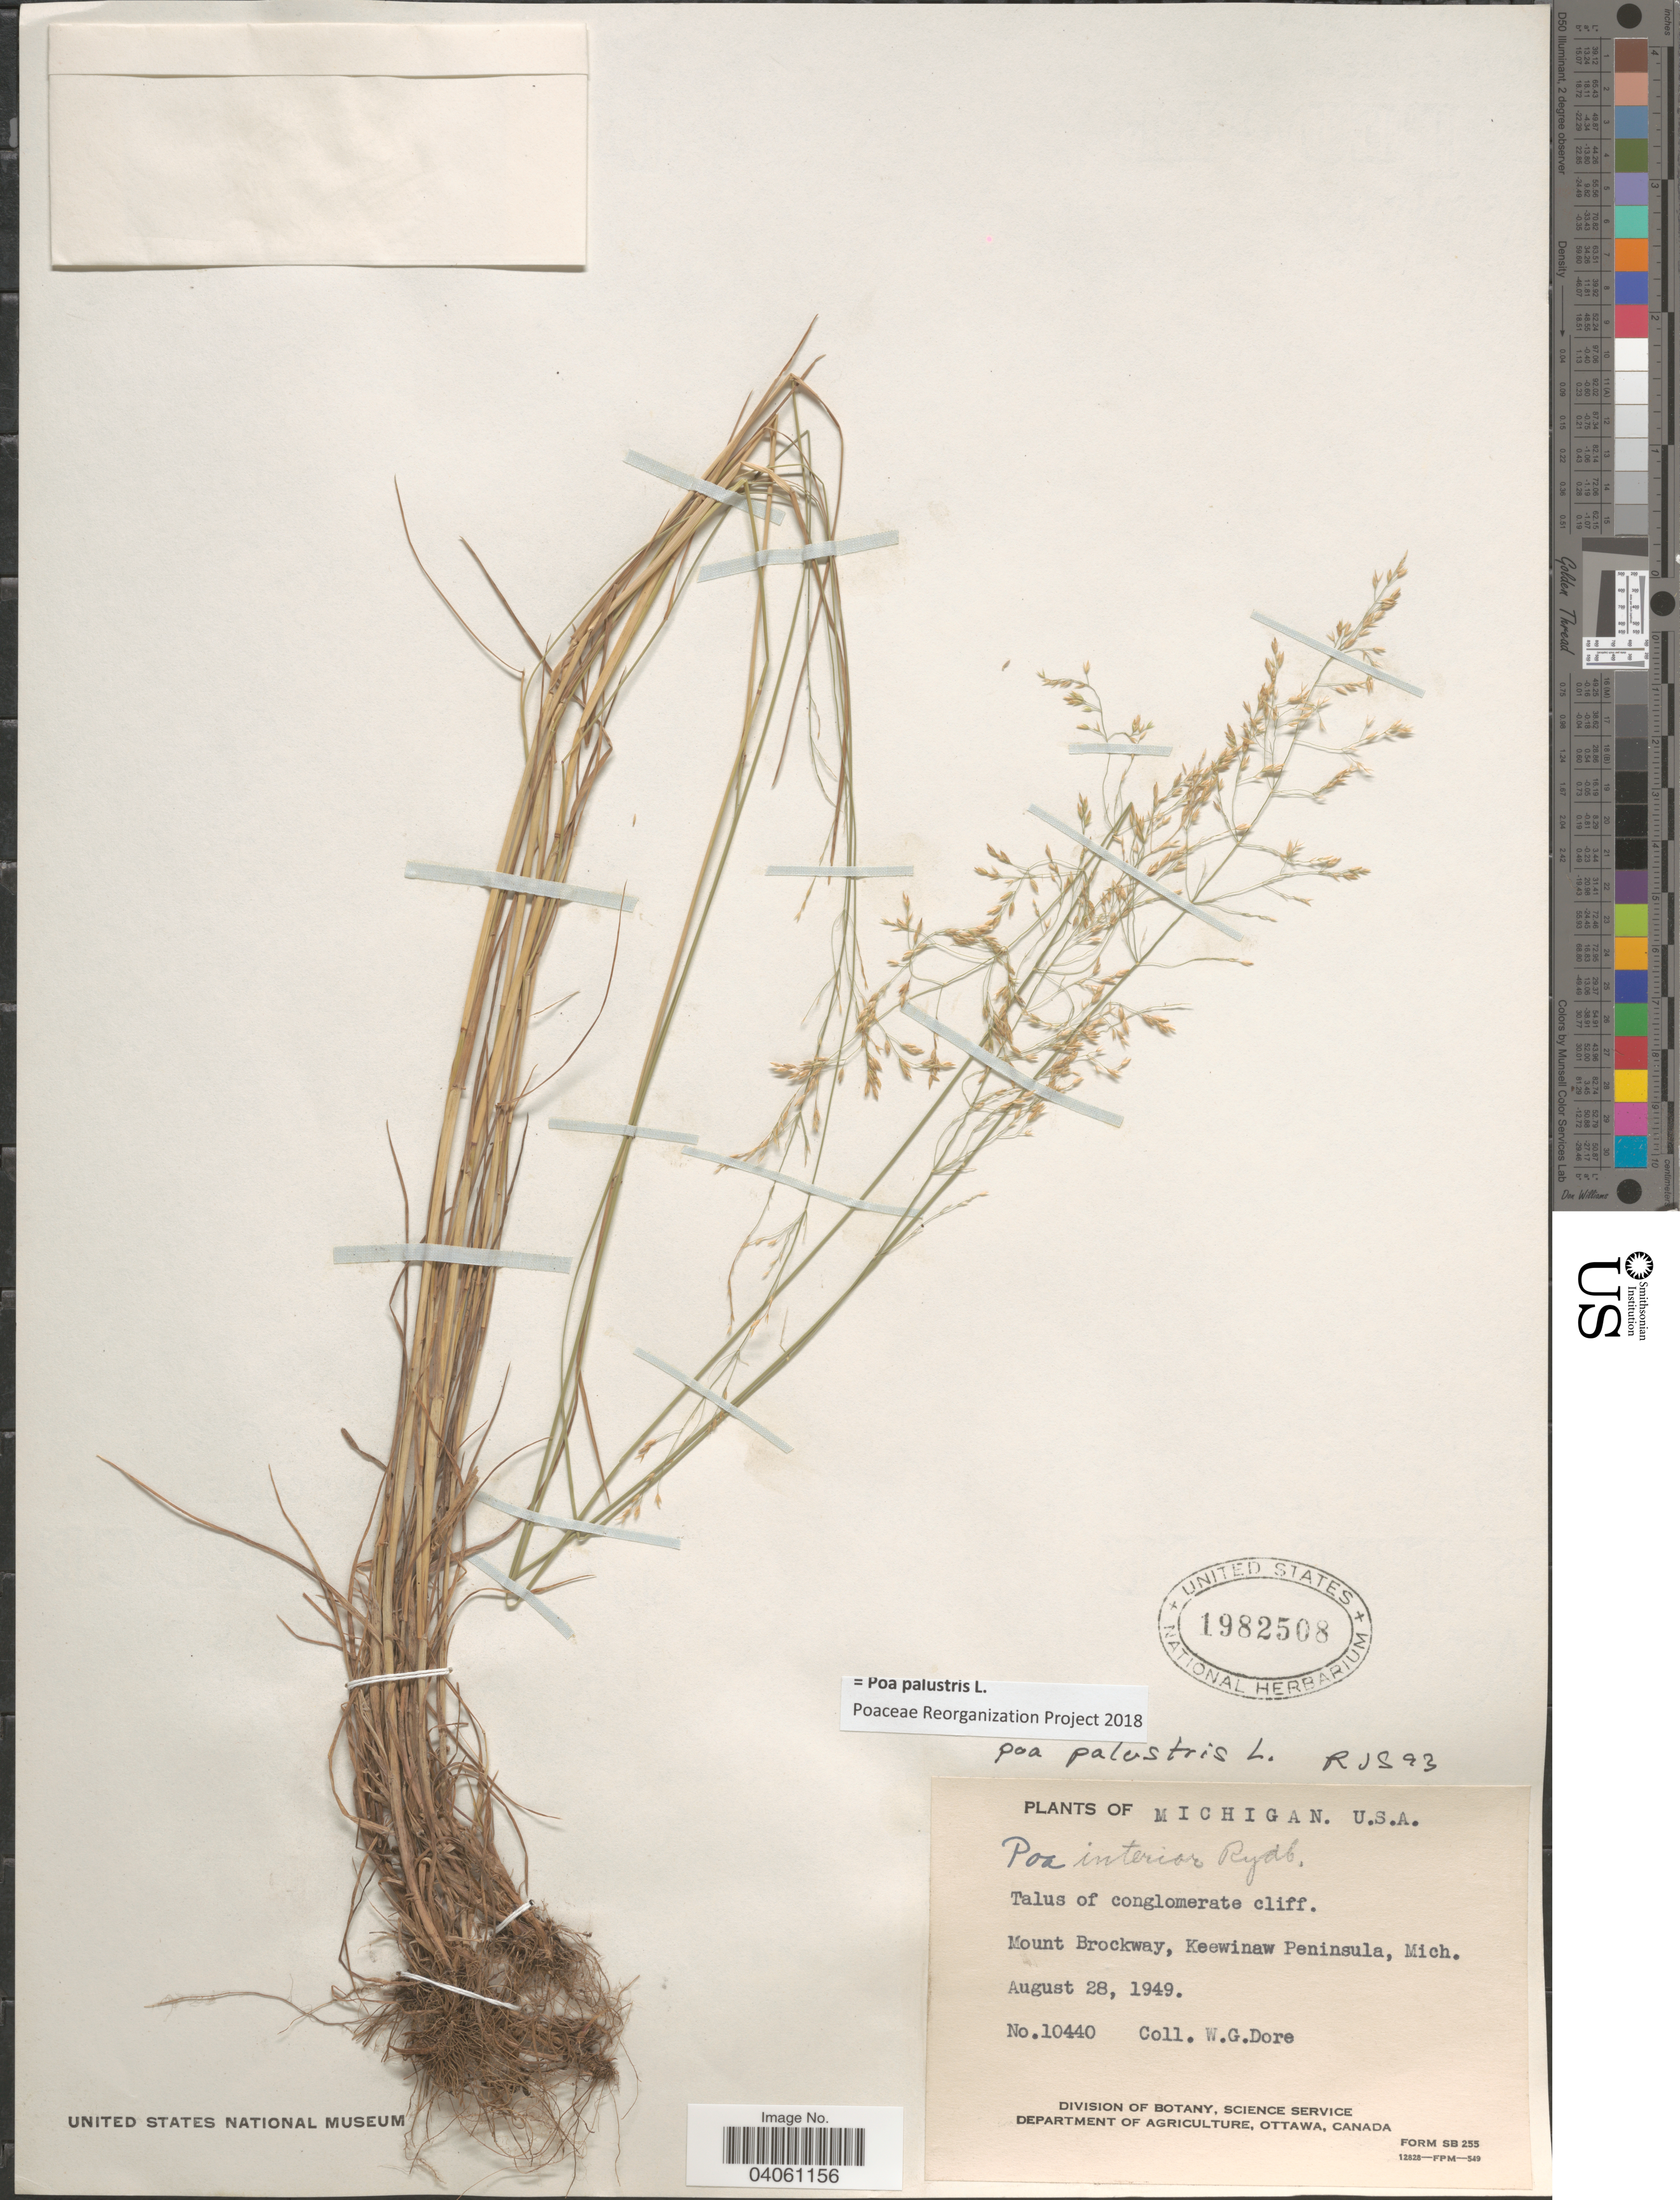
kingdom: Plantae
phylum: Tracheophyta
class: Liliopsida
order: Poales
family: Poaceae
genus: Poa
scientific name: Poa palustris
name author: L.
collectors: W. Dore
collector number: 10440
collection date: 1949-08-28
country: United States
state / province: Michigan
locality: Mount Brockway, Keewinaw Peninsula.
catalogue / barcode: US 1982508